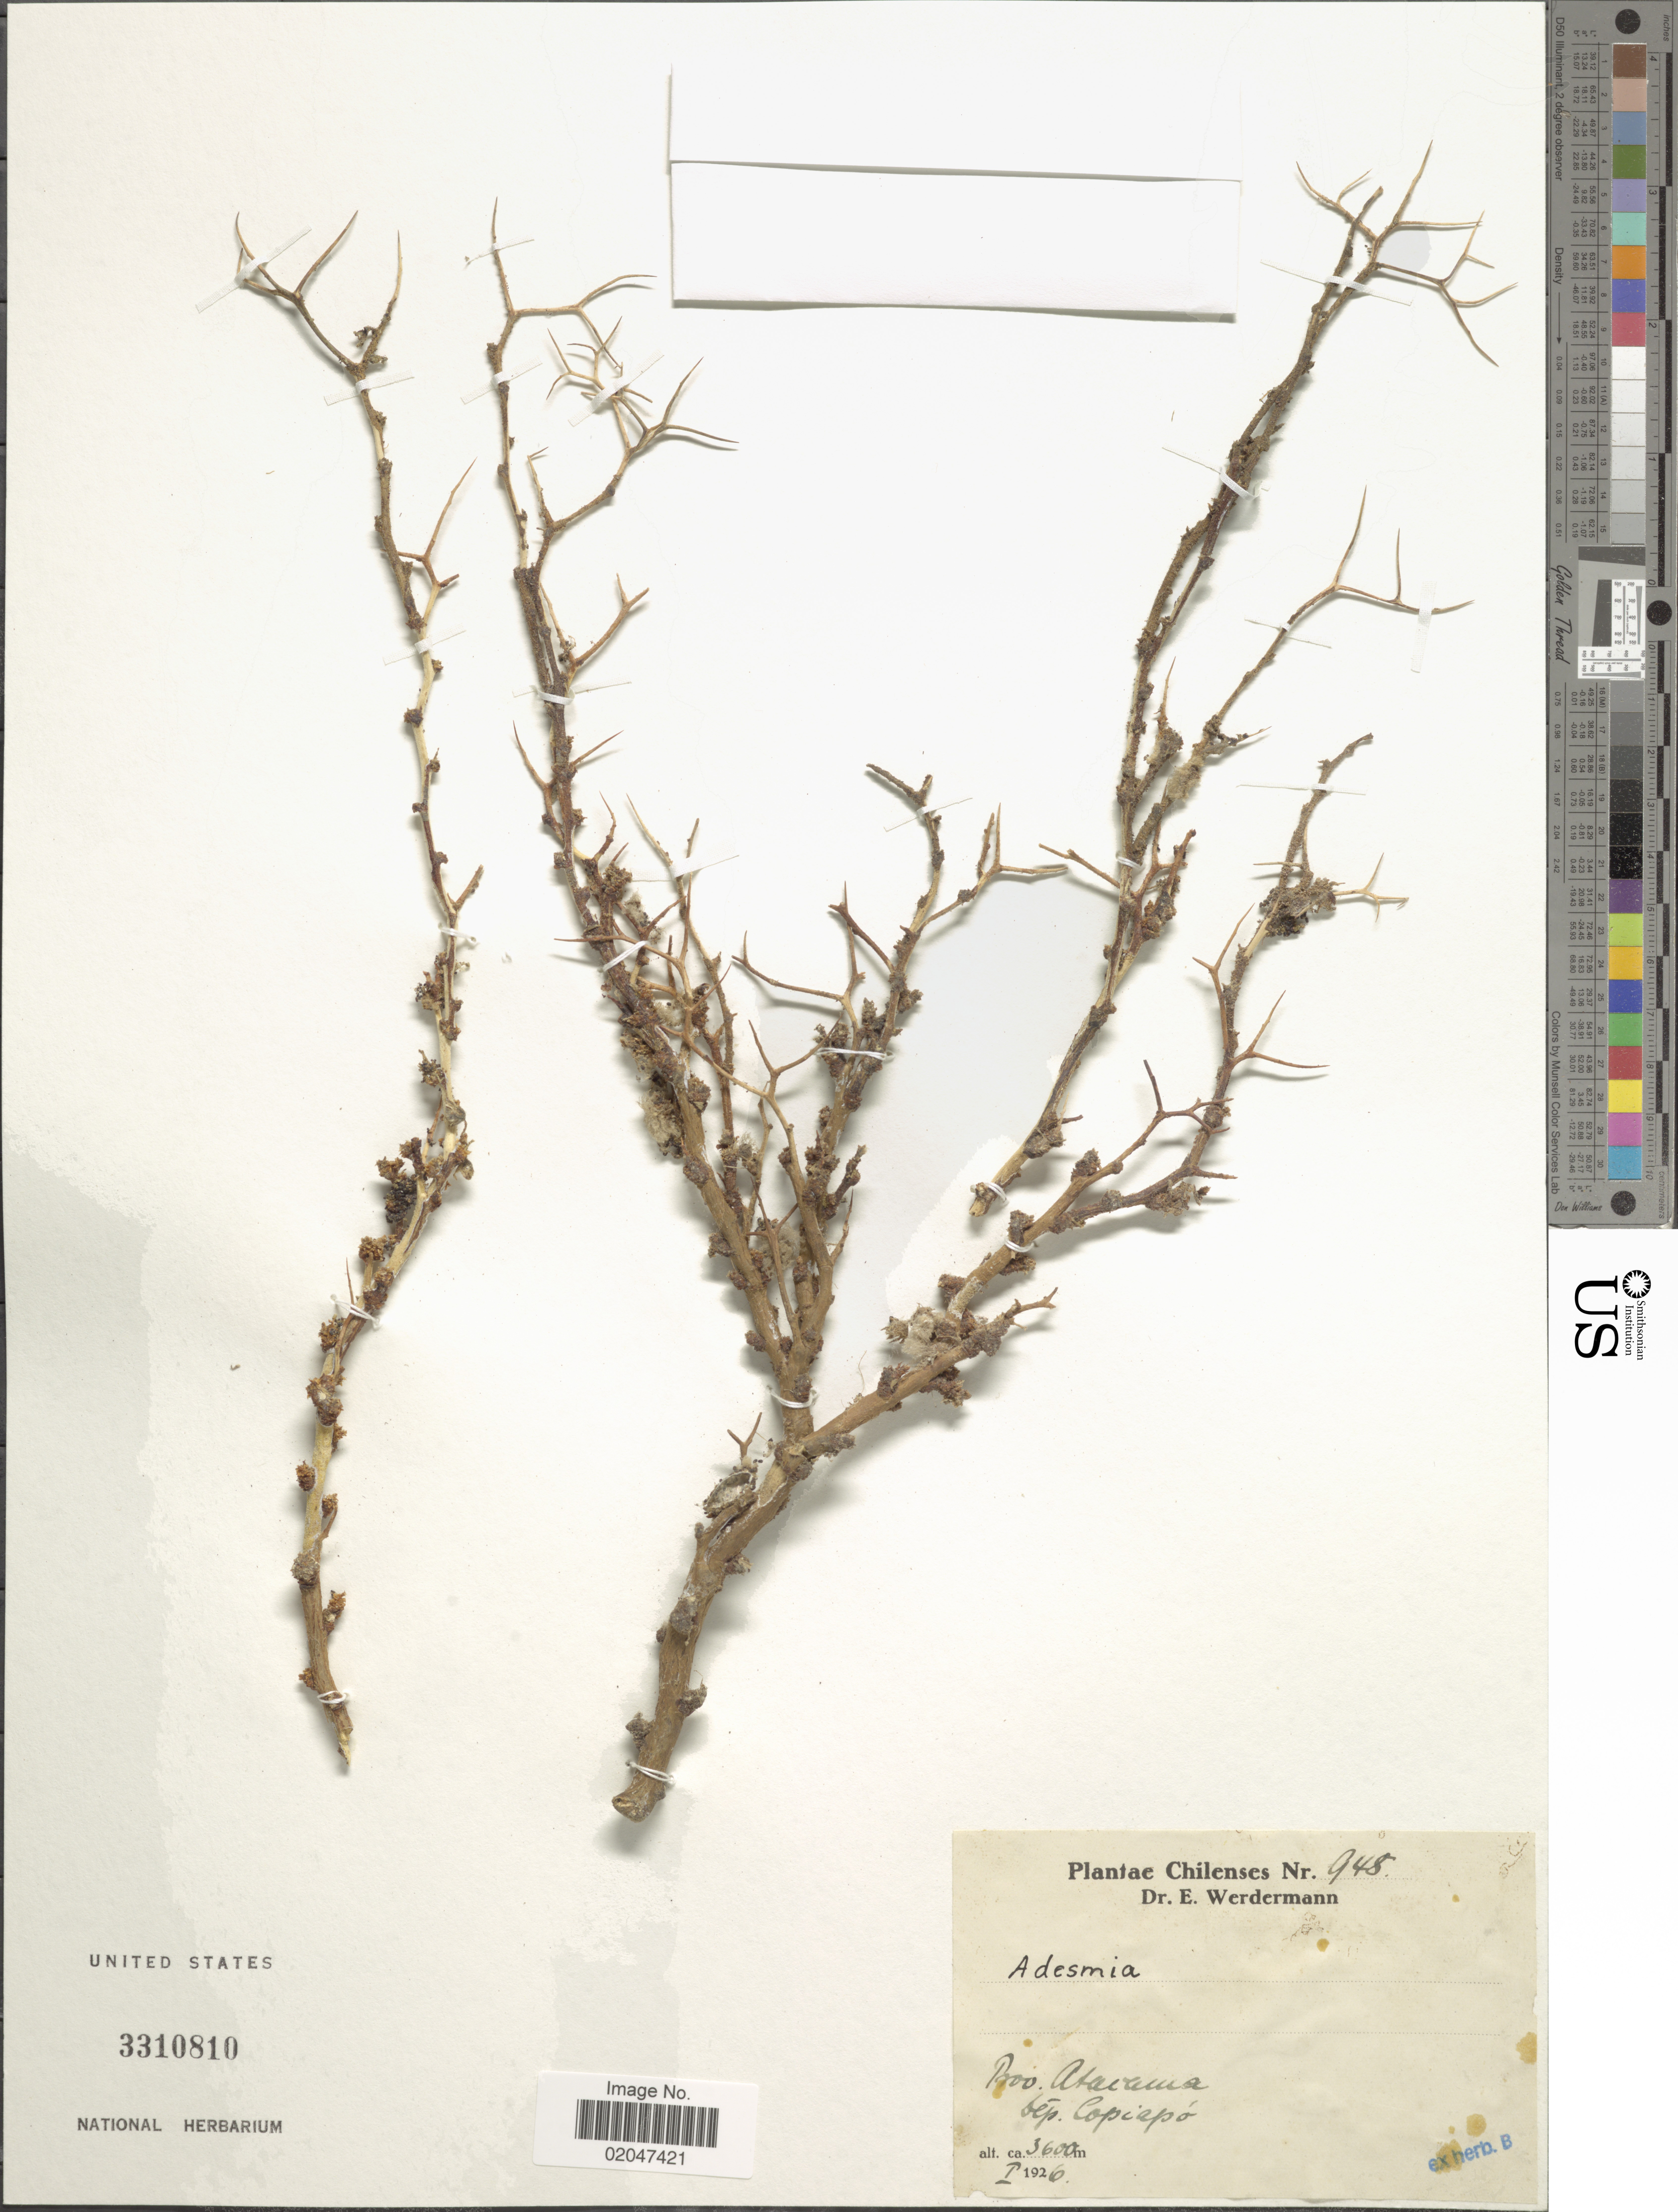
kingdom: Plantae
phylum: Tracheophyta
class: Magnoliopsida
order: Fabales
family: Fabaceae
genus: Adesmia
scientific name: Adesmia sp.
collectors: E. Werdermann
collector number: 948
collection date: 1926-01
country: Chile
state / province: Atacama (III)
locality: Chilenses. Dep. Copiapó.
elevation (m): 3600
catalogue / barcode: US 3310810